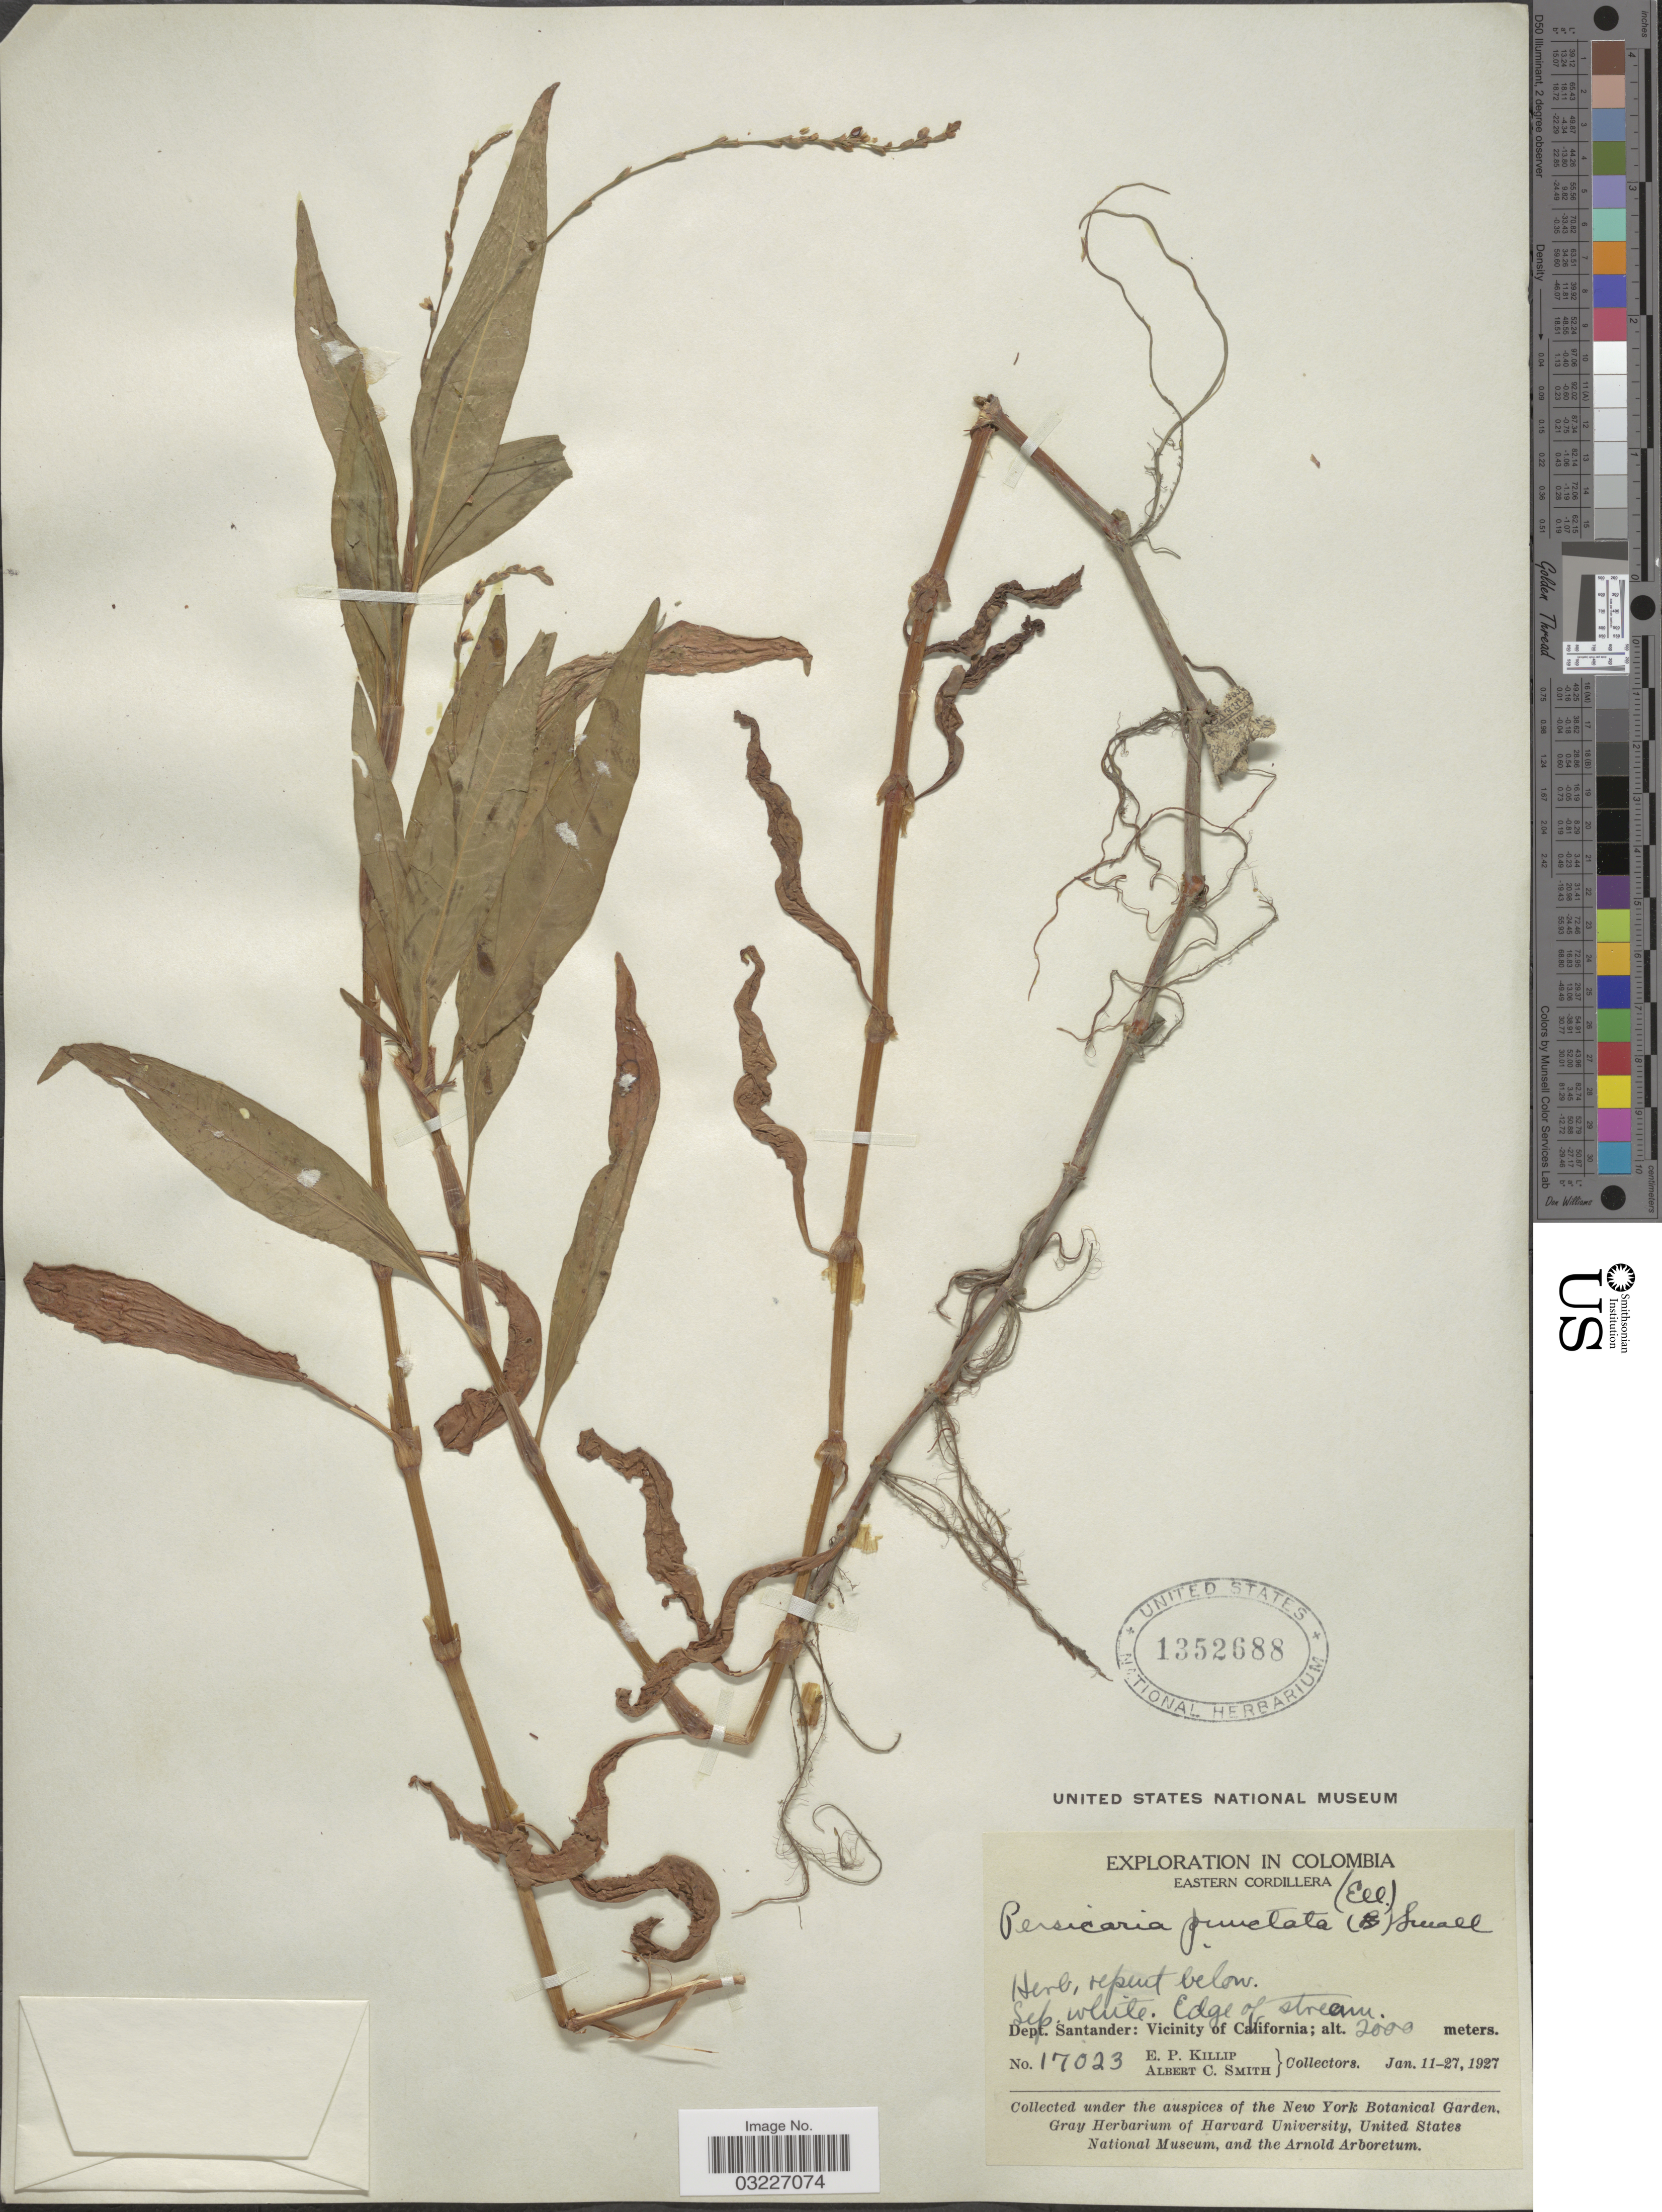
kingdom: Plantae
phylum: Tracheophyta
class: Magnoliopsida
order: Caryophyllales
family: Polygonaceae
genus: Polygonum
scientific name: Polygonum opelousanum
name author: Riddell ex Small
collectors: E. P. Killip & A. C. Smith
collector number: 17023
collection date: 1927-01-11/1927-01-27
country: Colombia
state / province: Santander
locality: Eastern Cordillera. Dept. Santander: Vicinity of California.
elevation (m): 2000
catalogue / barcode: US 1352688